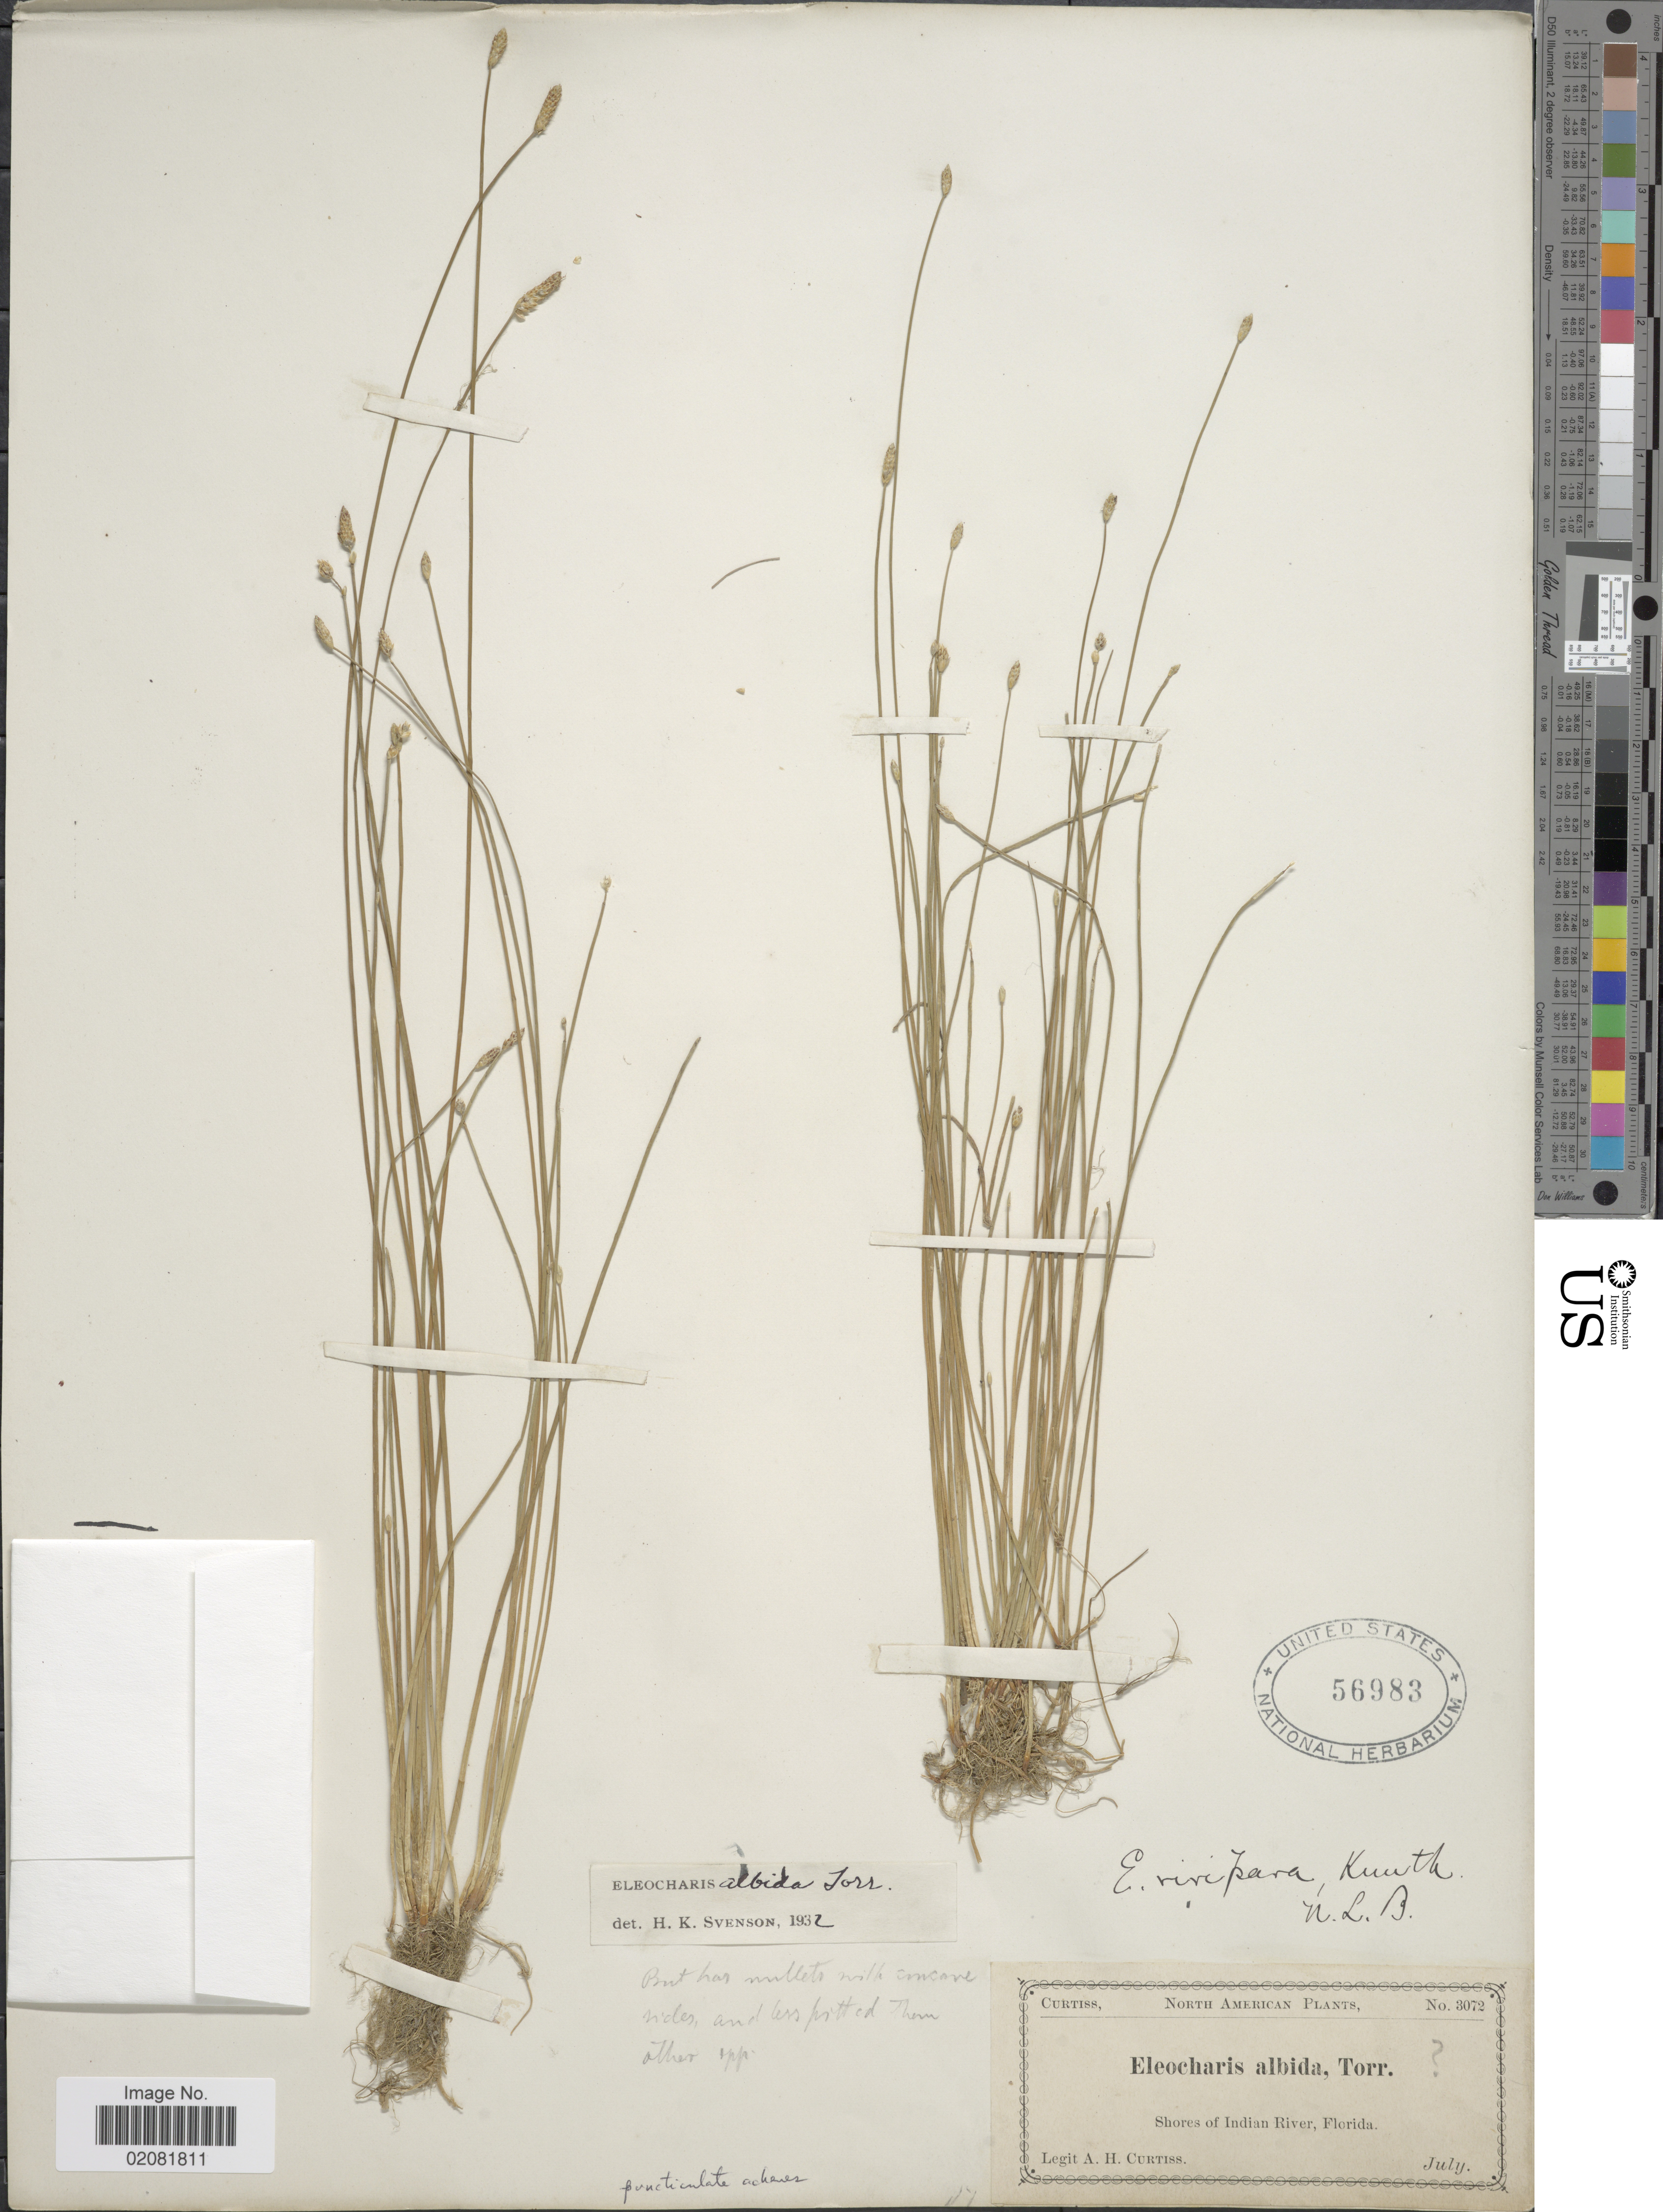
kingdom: Plantae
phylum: Tracheophyta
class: Liliopsida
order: Poales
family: Cyperaceae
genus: Eleocharis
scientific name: Eleocharis albida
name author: Torr.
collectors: A. H. Curtiss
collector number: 3072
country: United States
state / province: Florida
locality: Shores of Indiana River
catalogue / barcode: US 56983